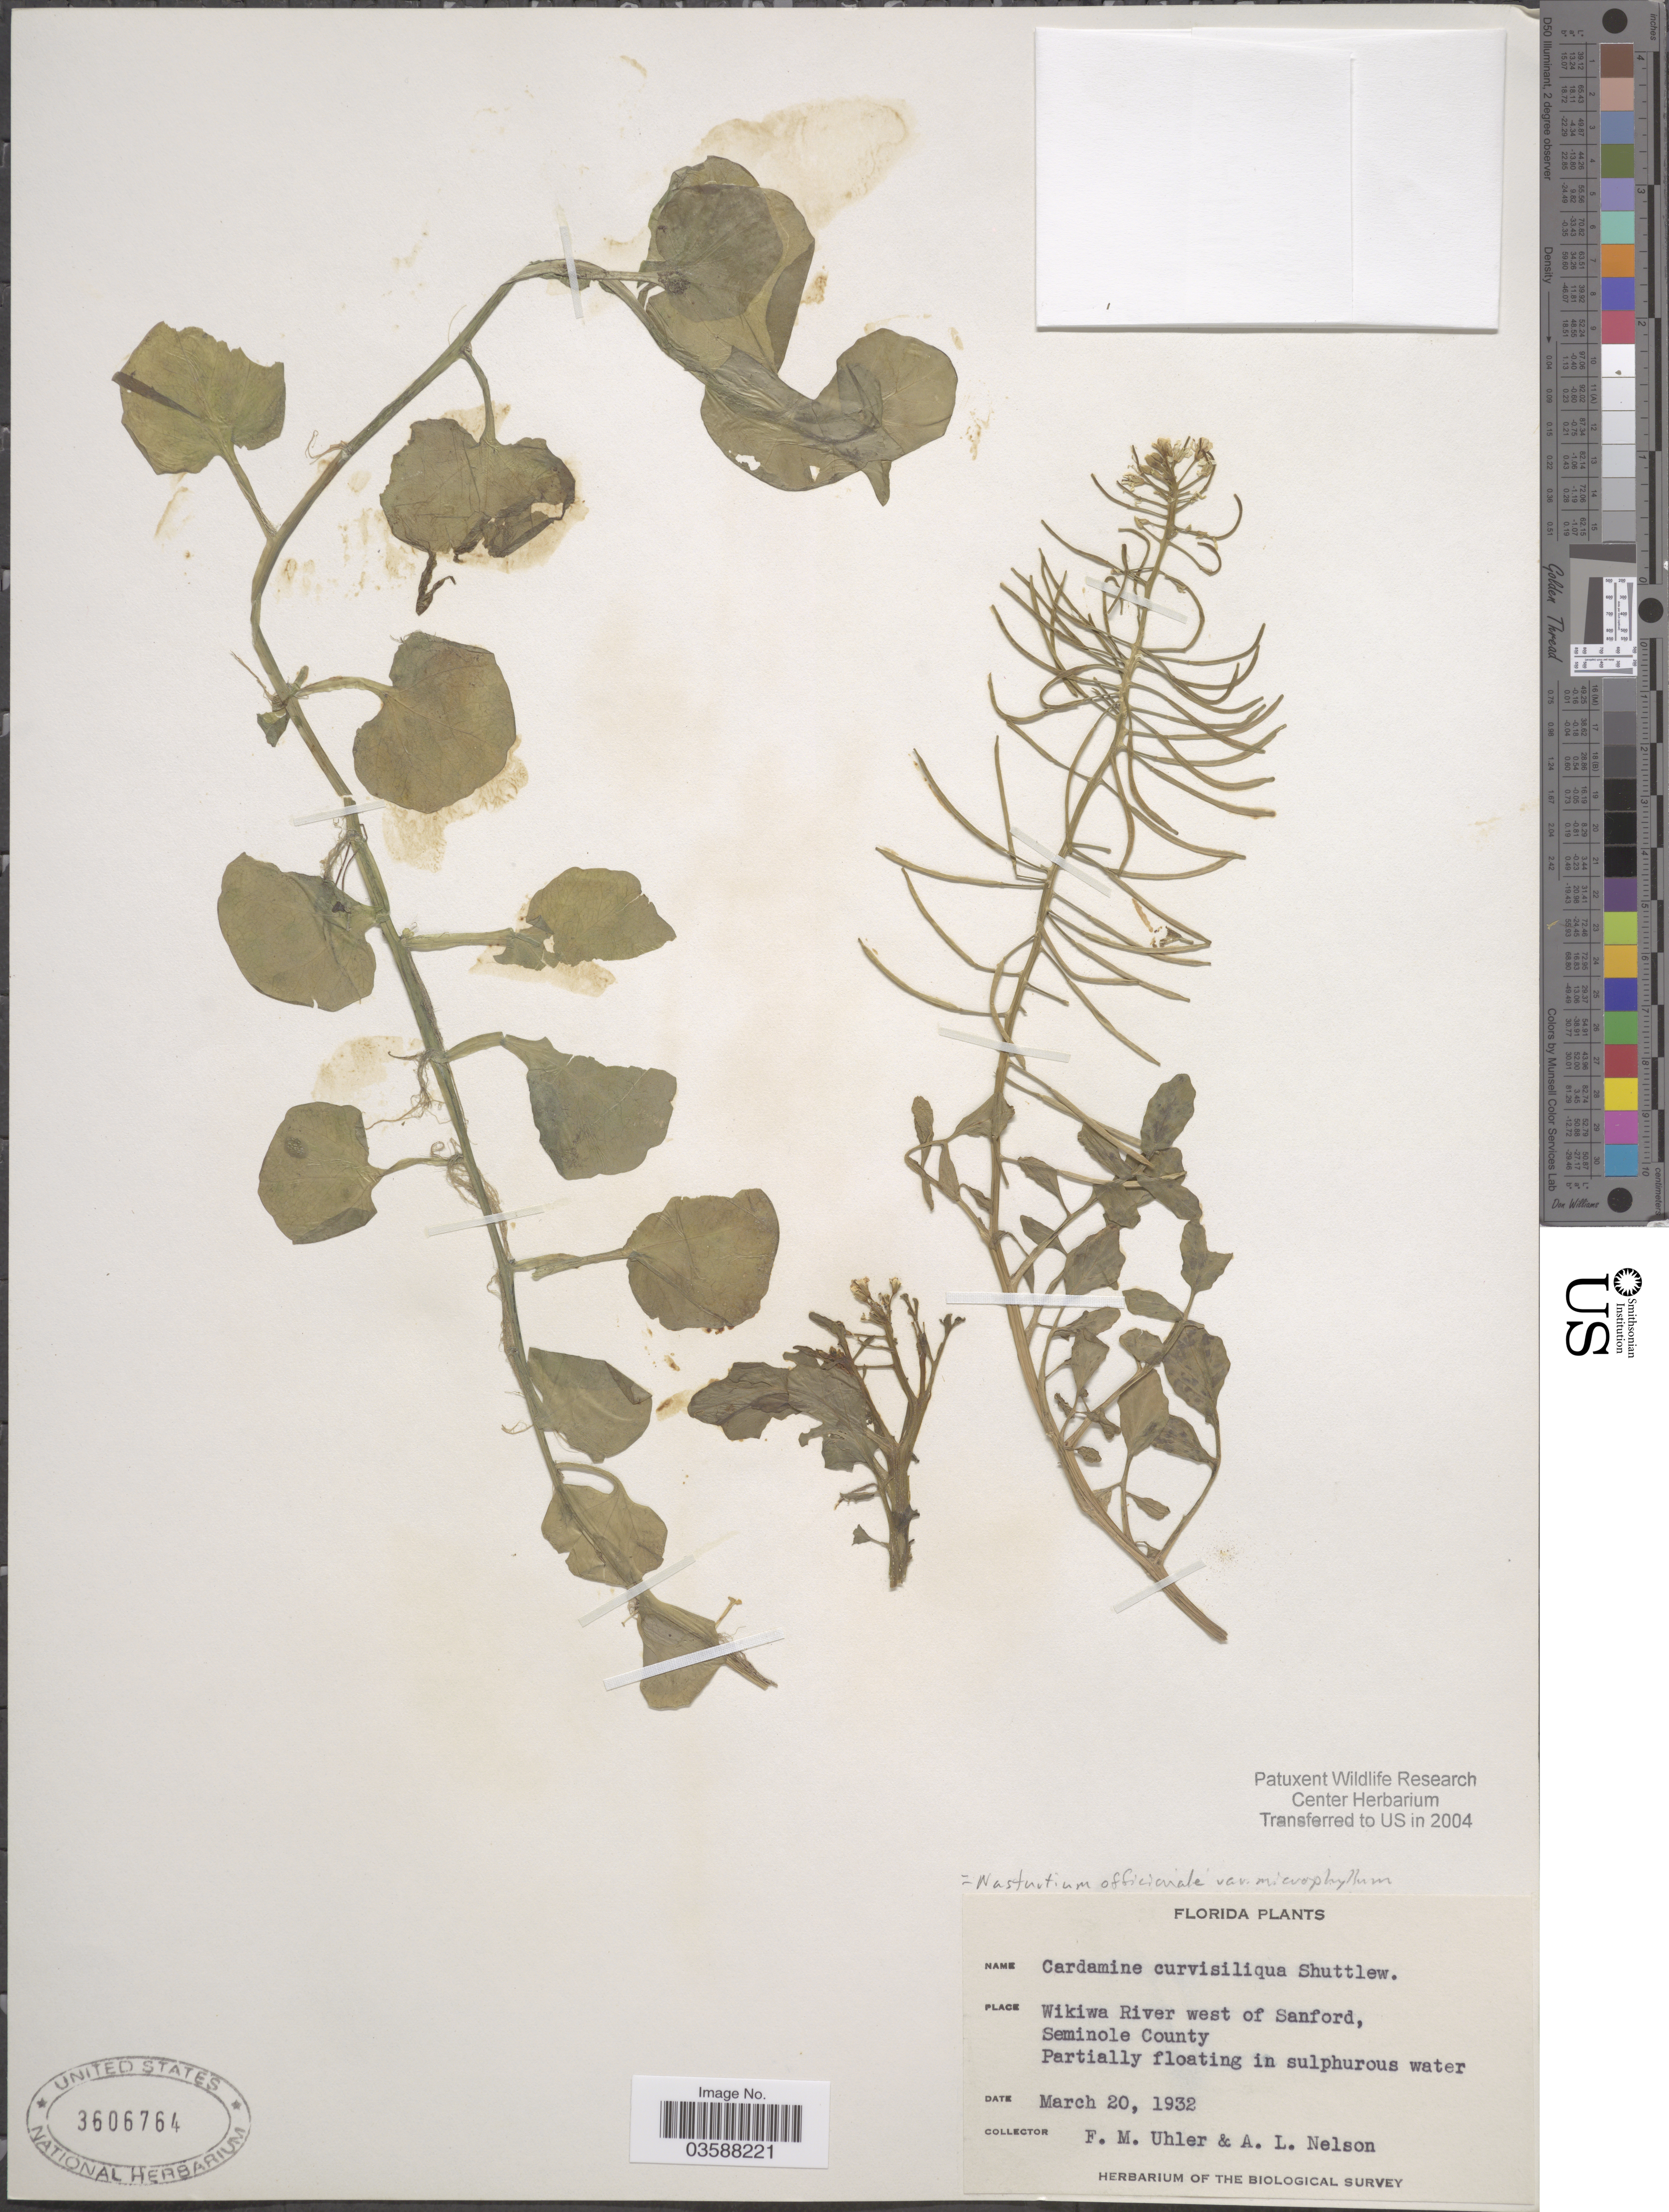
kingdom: Plantae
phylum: Tracheophyta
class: Magnoliopsida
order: Brassicales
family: Brassicaceae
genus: Nasturtium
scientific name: Nasturtium floridanum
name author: (Al-Shehbaz & Rollins) Al-Shehbaz & R.A. Price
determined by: Strong, Mark T., (BOT), Smithsonian Institution - National Museum of Natural History (UNITED STATES)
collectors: F. M. Uhler & A. L. Nelson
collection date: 1932-03-20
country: United States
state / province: Florida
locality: Wikiwa River west of Sanford, Seminole County.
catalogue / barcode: US 3606764